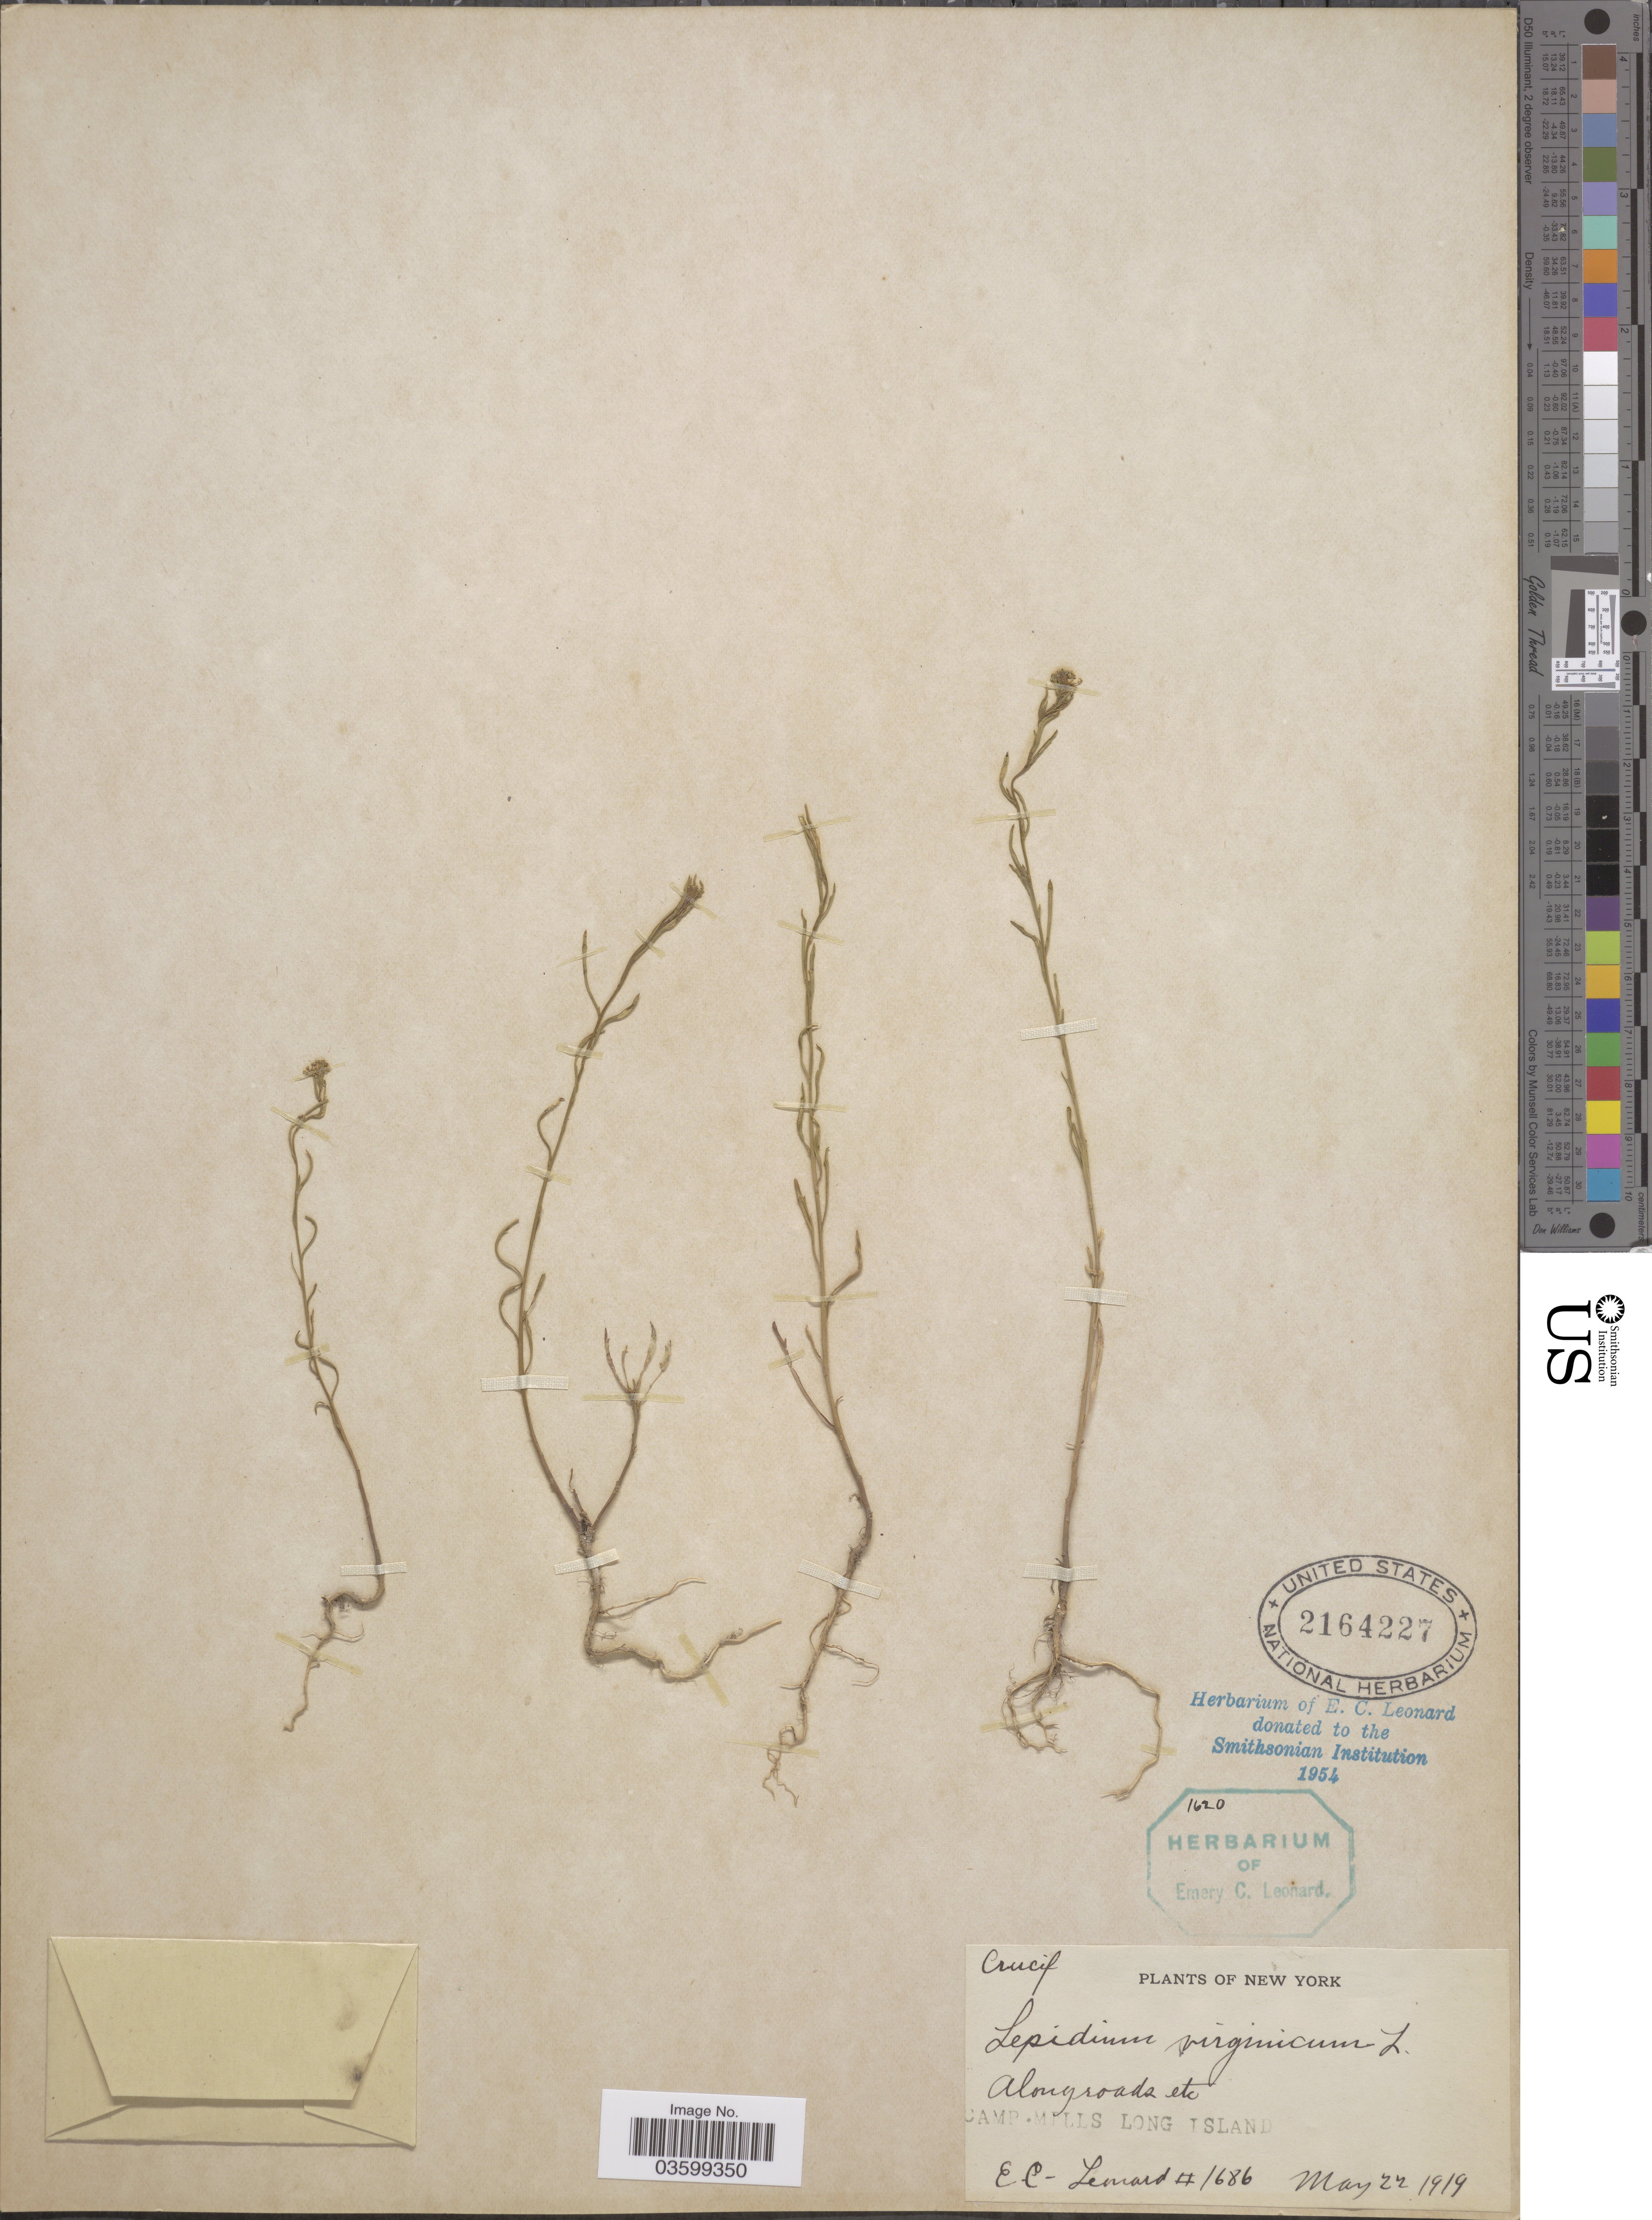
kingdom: Plantae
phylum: Tracheophyta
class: Magnoliopsida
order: Brassicales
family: Brassicaceae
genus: Lepidium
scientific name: Lepidium virginicum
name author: L.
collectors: E. C. Leonard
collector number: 1686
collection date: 1919-05-22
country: United States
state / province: New York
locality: Camp Mills Long Island.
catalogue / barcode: US 2164227